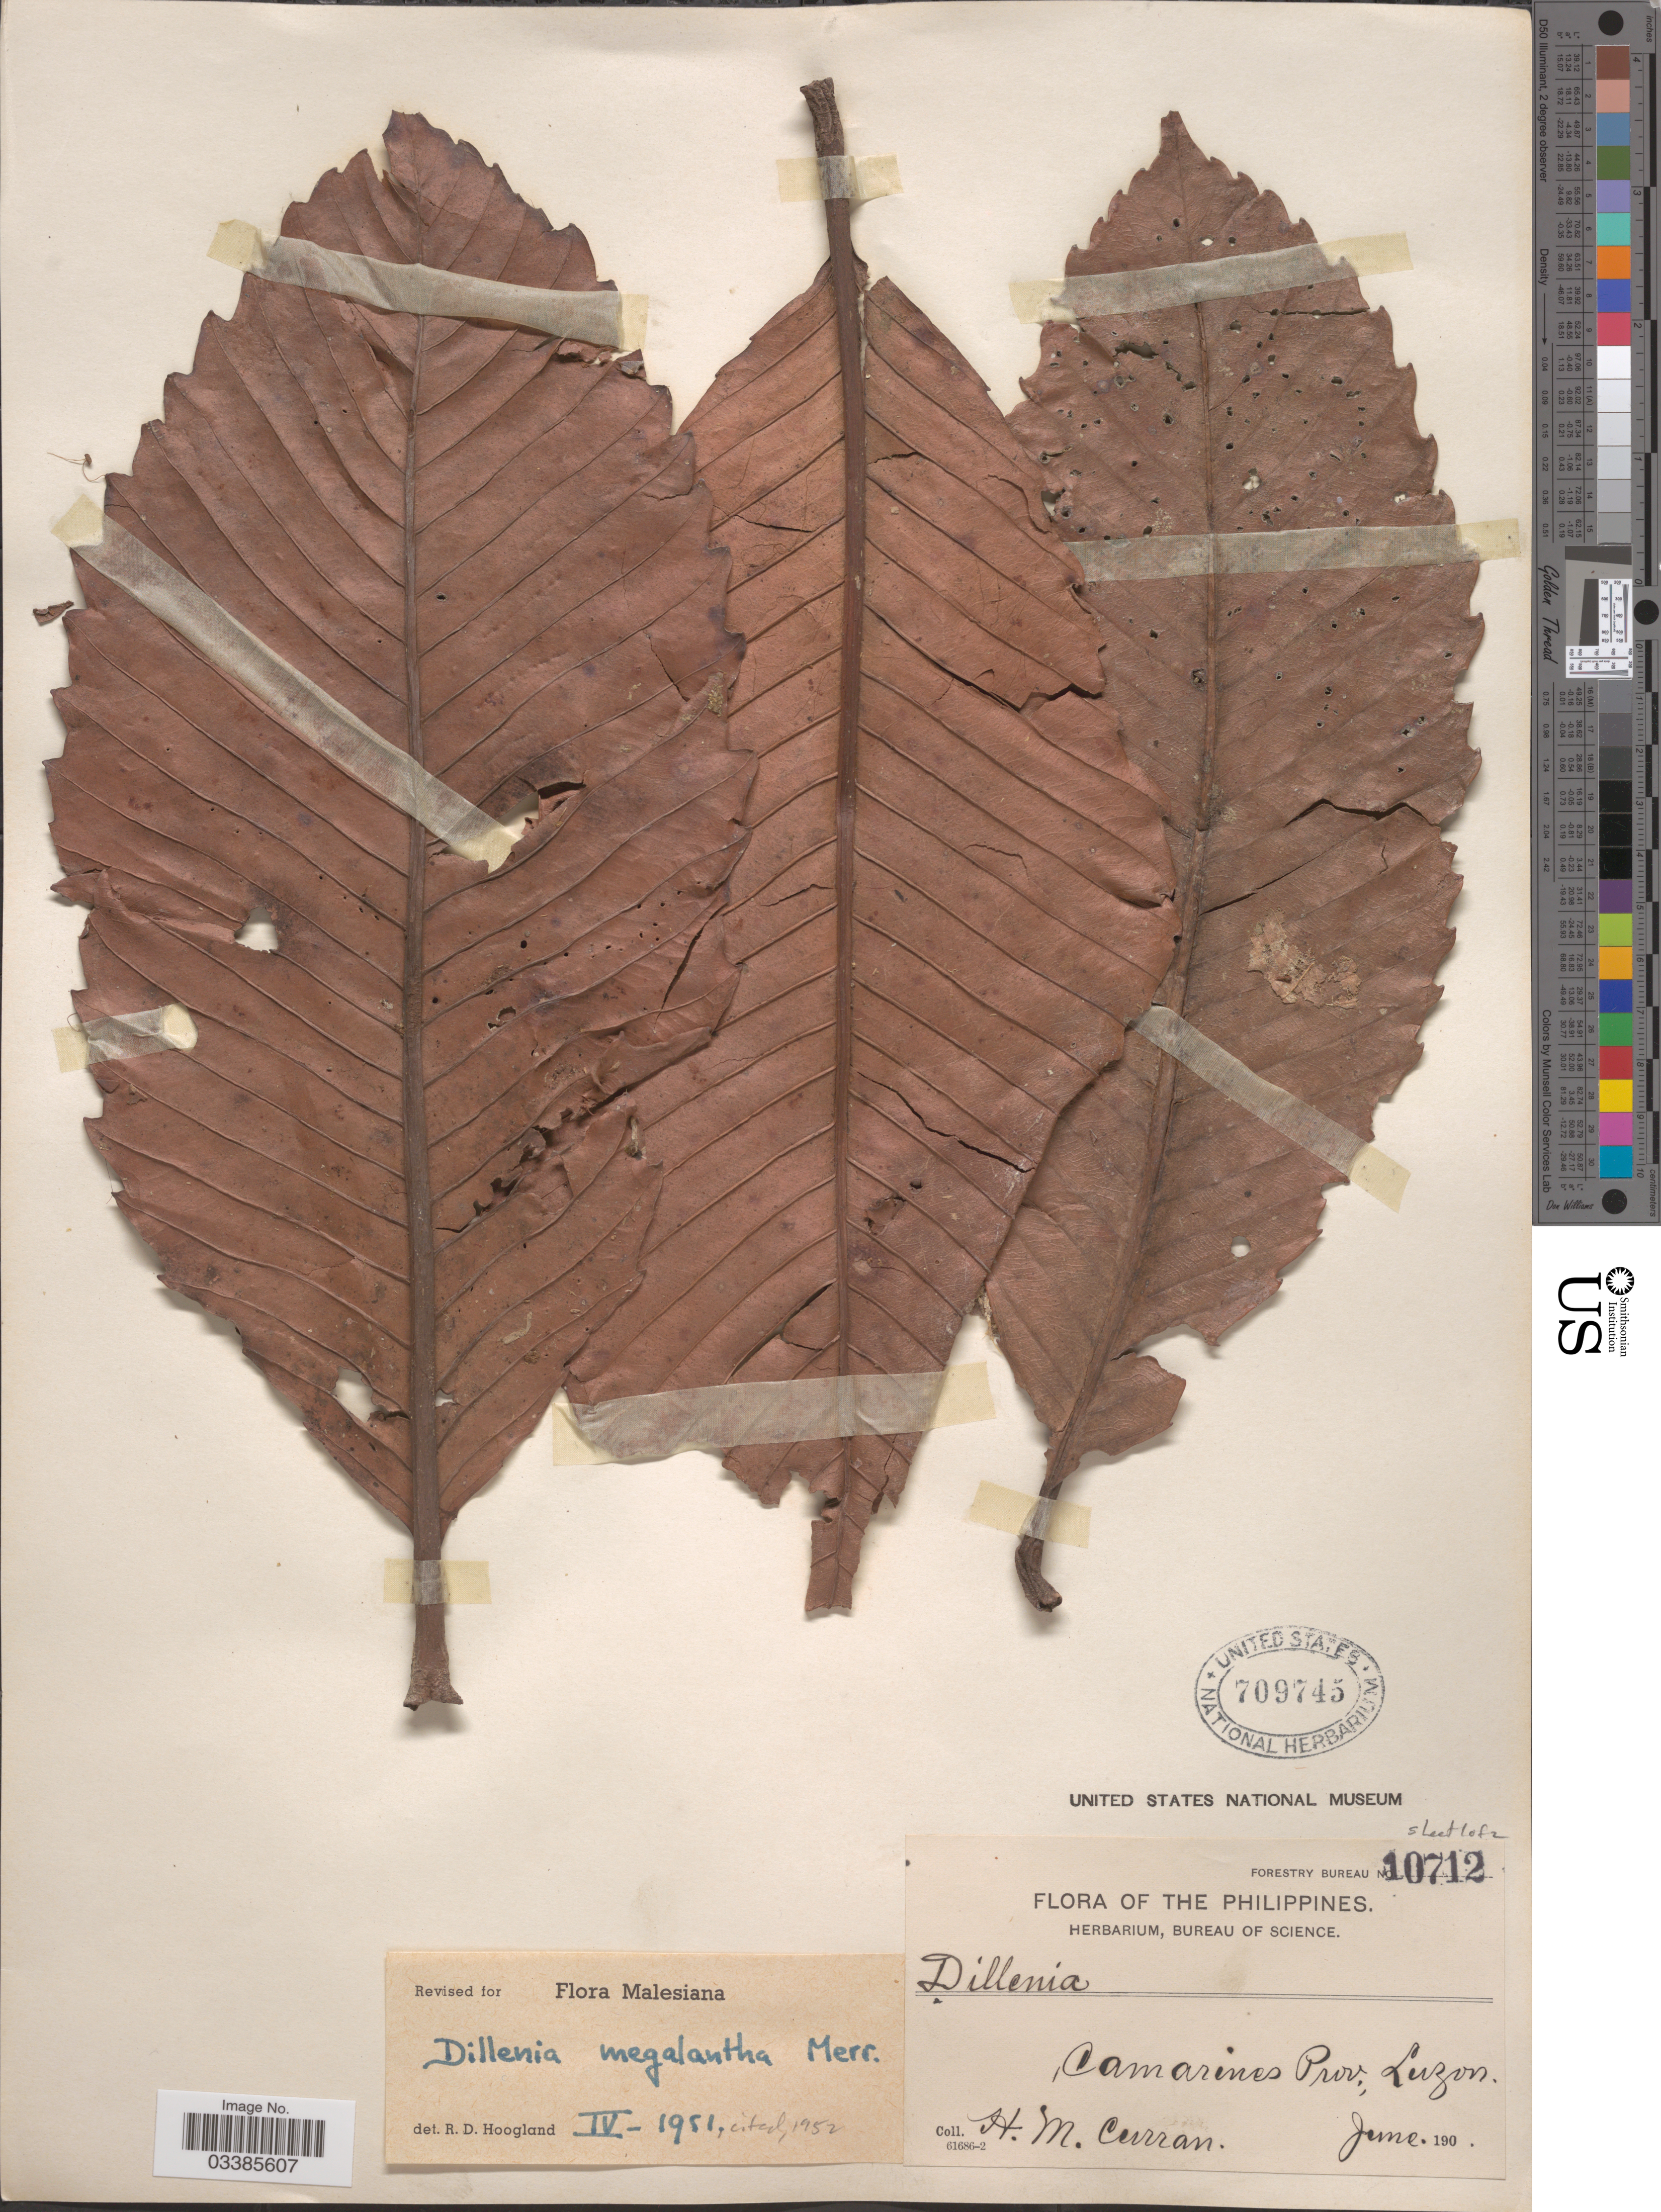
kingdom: Plantae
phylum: Tracheophyta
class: Magnoliopsida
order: Dilleniales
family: Dilleniaceae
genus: Dillenia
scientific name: Dillenia megalantha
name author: Merr.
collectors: H. M. Curran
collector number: Forestry Bureau 10712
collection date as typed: June 190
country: Philippines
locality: Camarines Prov., Luzon.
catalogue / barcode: US 709745